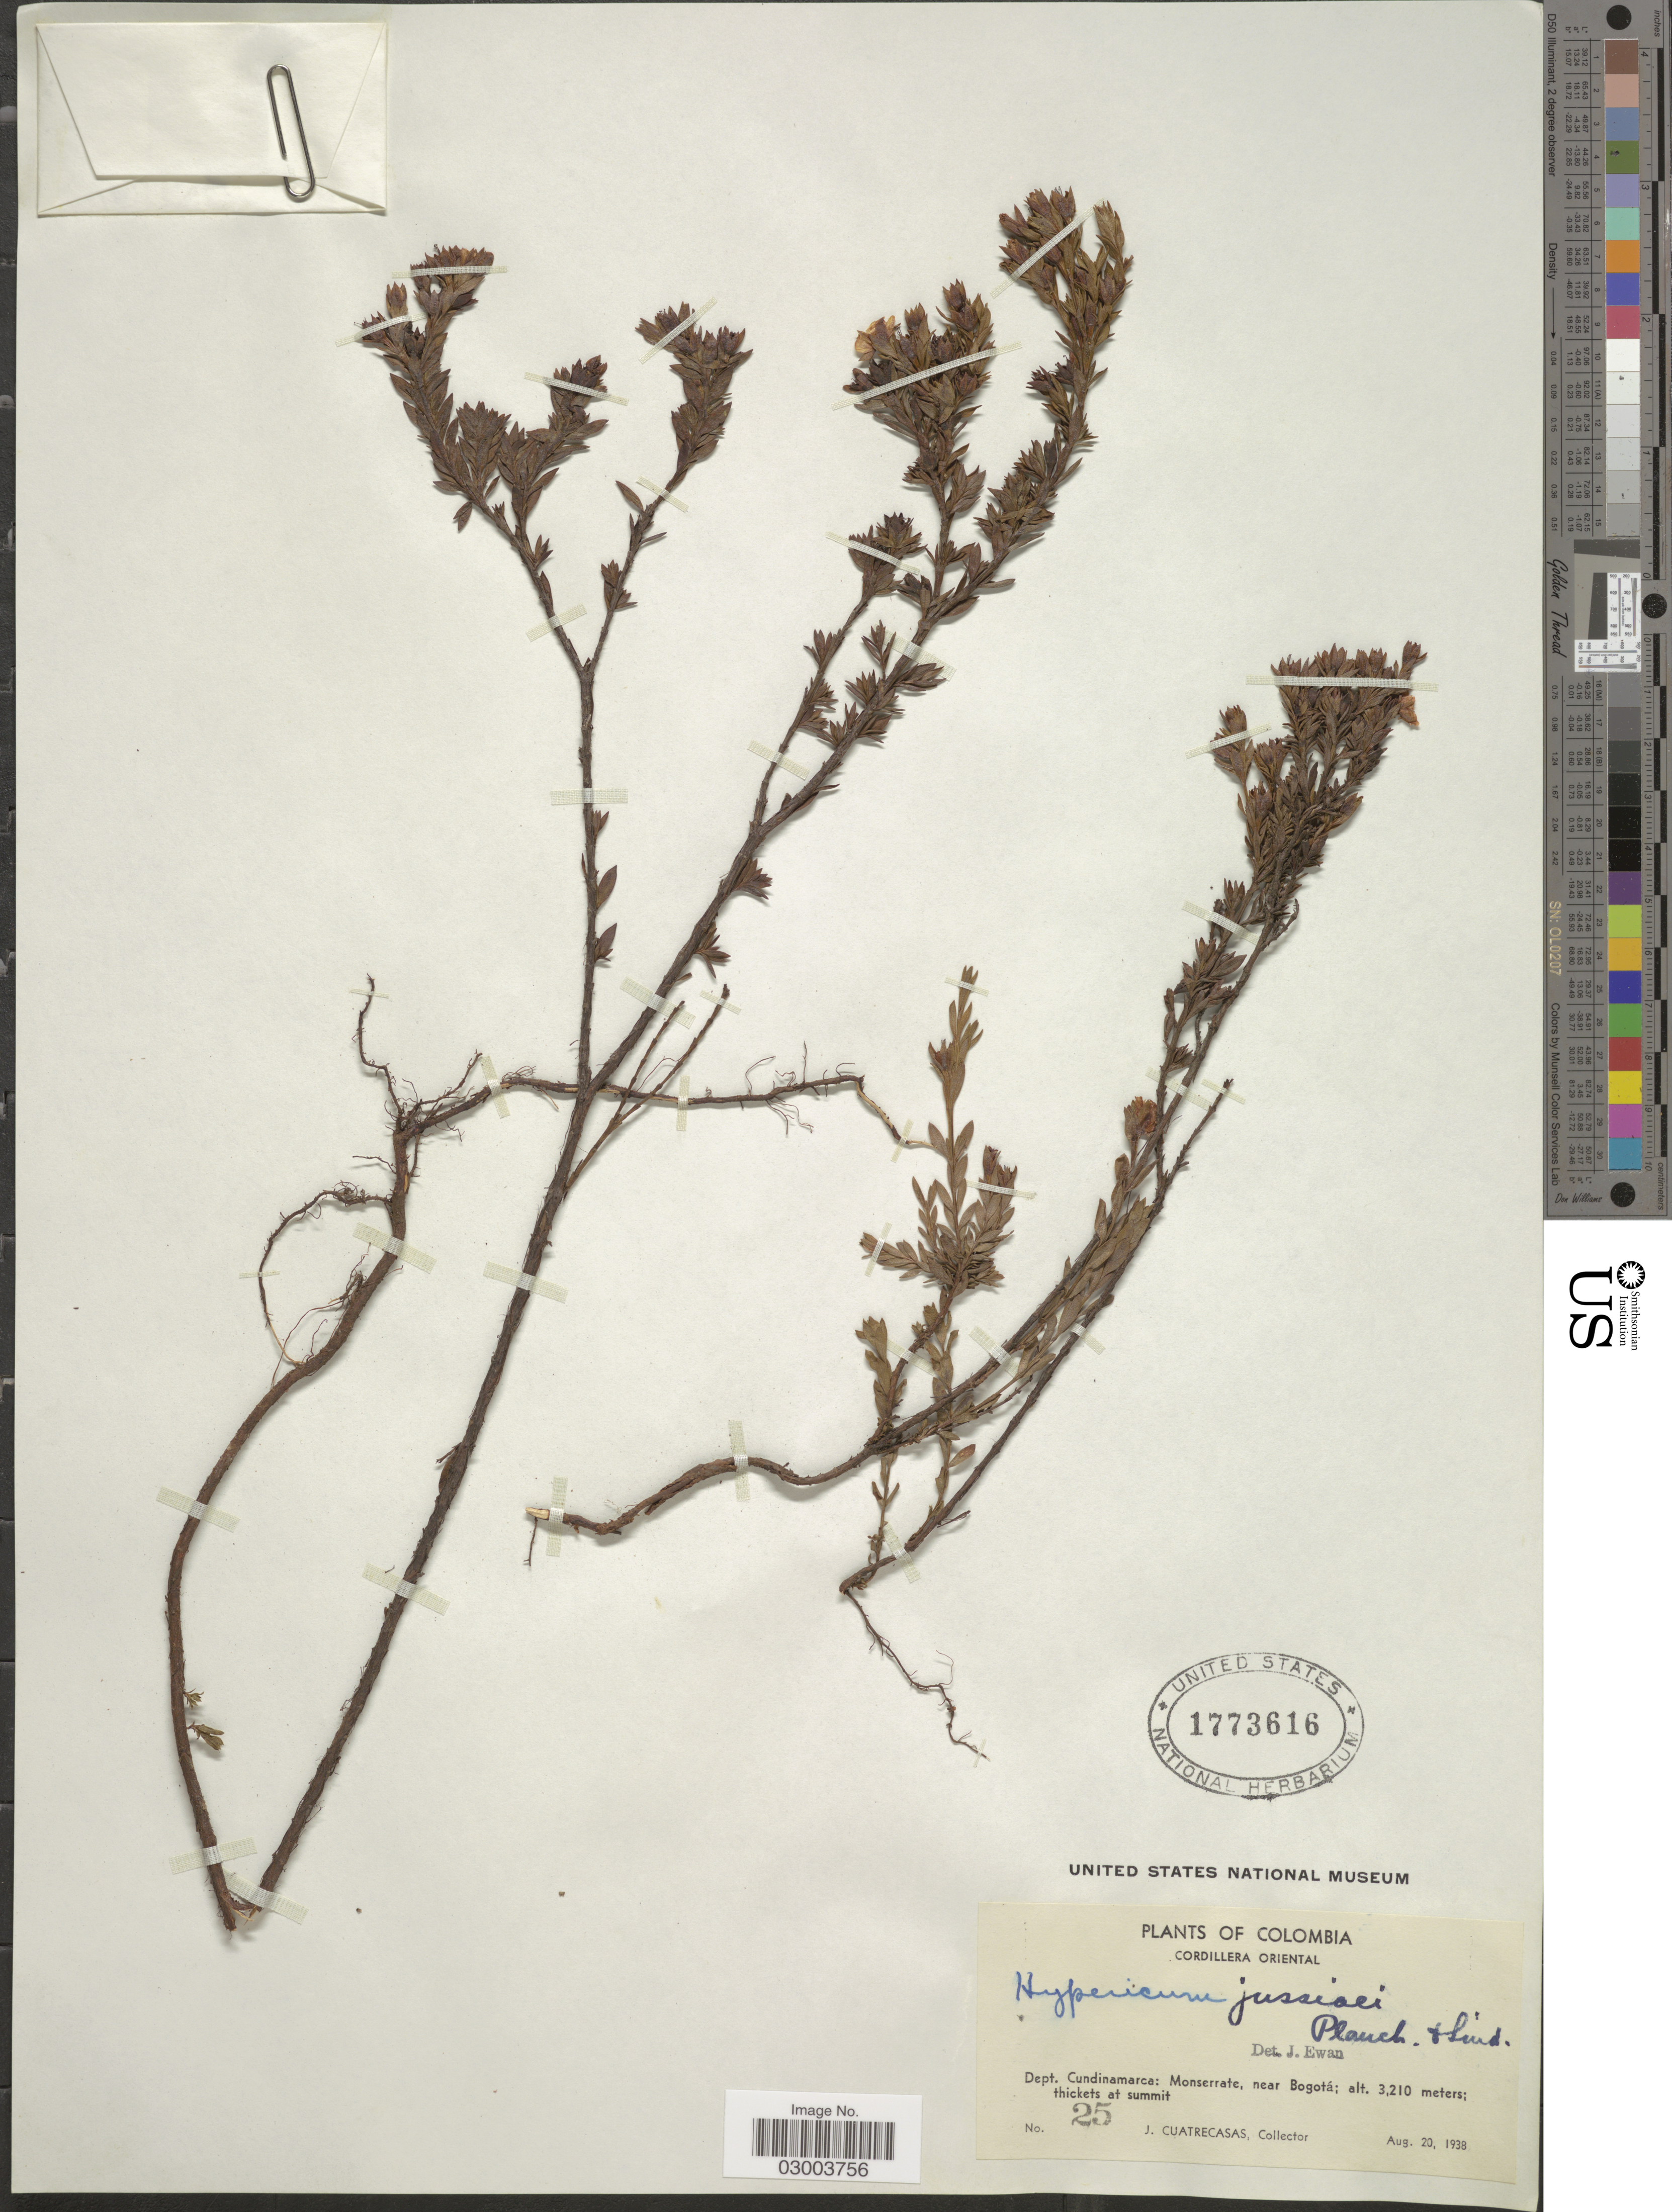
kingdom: Plantae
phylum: Tracheophyta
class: Magnoliopsida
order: Malpighiales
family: Hypericaceae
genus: Hypericum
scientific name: Hypericum humboldtianum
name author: Steud.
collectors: J. Cuatrecasas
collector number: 25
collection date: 1938-08-20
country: Colombia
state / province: Cundinamarca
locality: Cordillera Oriental, Dept. Cundinamarca: Monserrate, near Bogotá.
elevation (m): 3210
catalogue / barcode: US 1773616